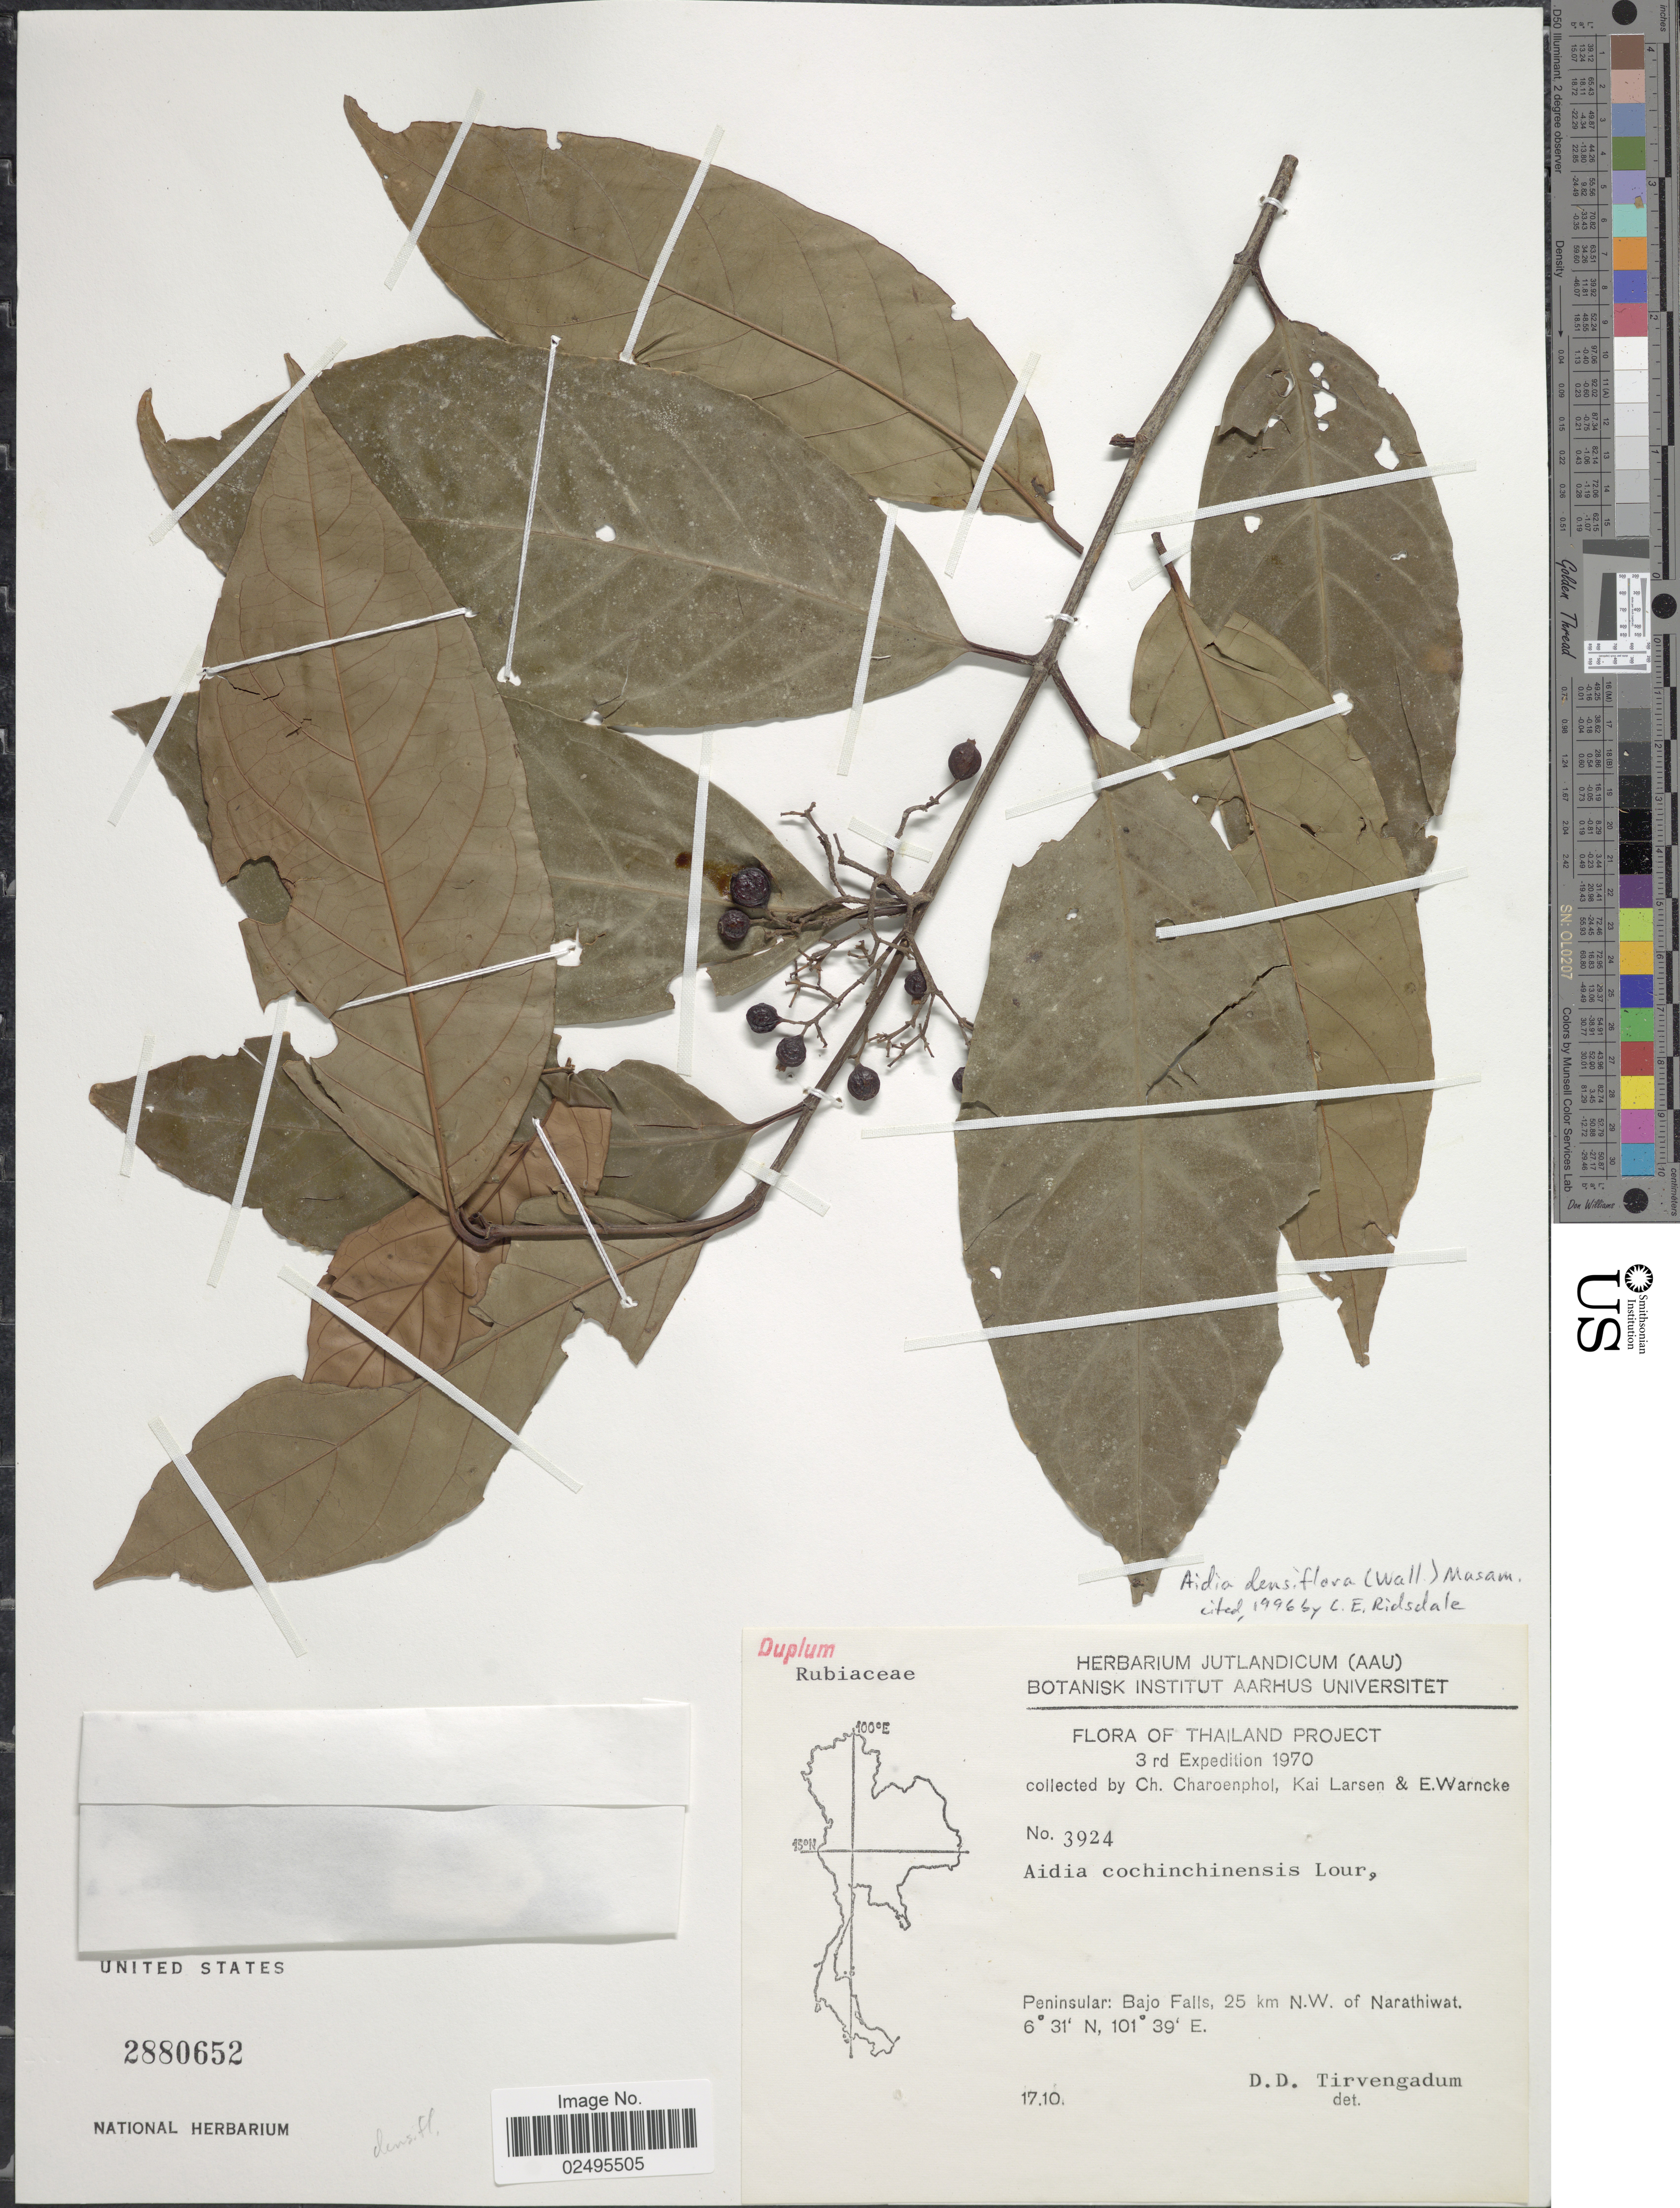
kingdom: Plantae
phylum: Tracheophyta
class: Magnoliopsida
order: Gentianales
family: Rubiaceae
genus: Aidia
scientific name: Aidia densiflora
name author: (Wall.) Masam.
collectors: C. Charoenphol, K. Larsen & E. Warncke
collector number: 3924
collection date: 1970-10-17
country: Thailand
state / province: Narathiwat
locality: Peninsular: Bajo Falls, 25 km N.W. of Narathiwat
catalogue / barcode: US 2880652